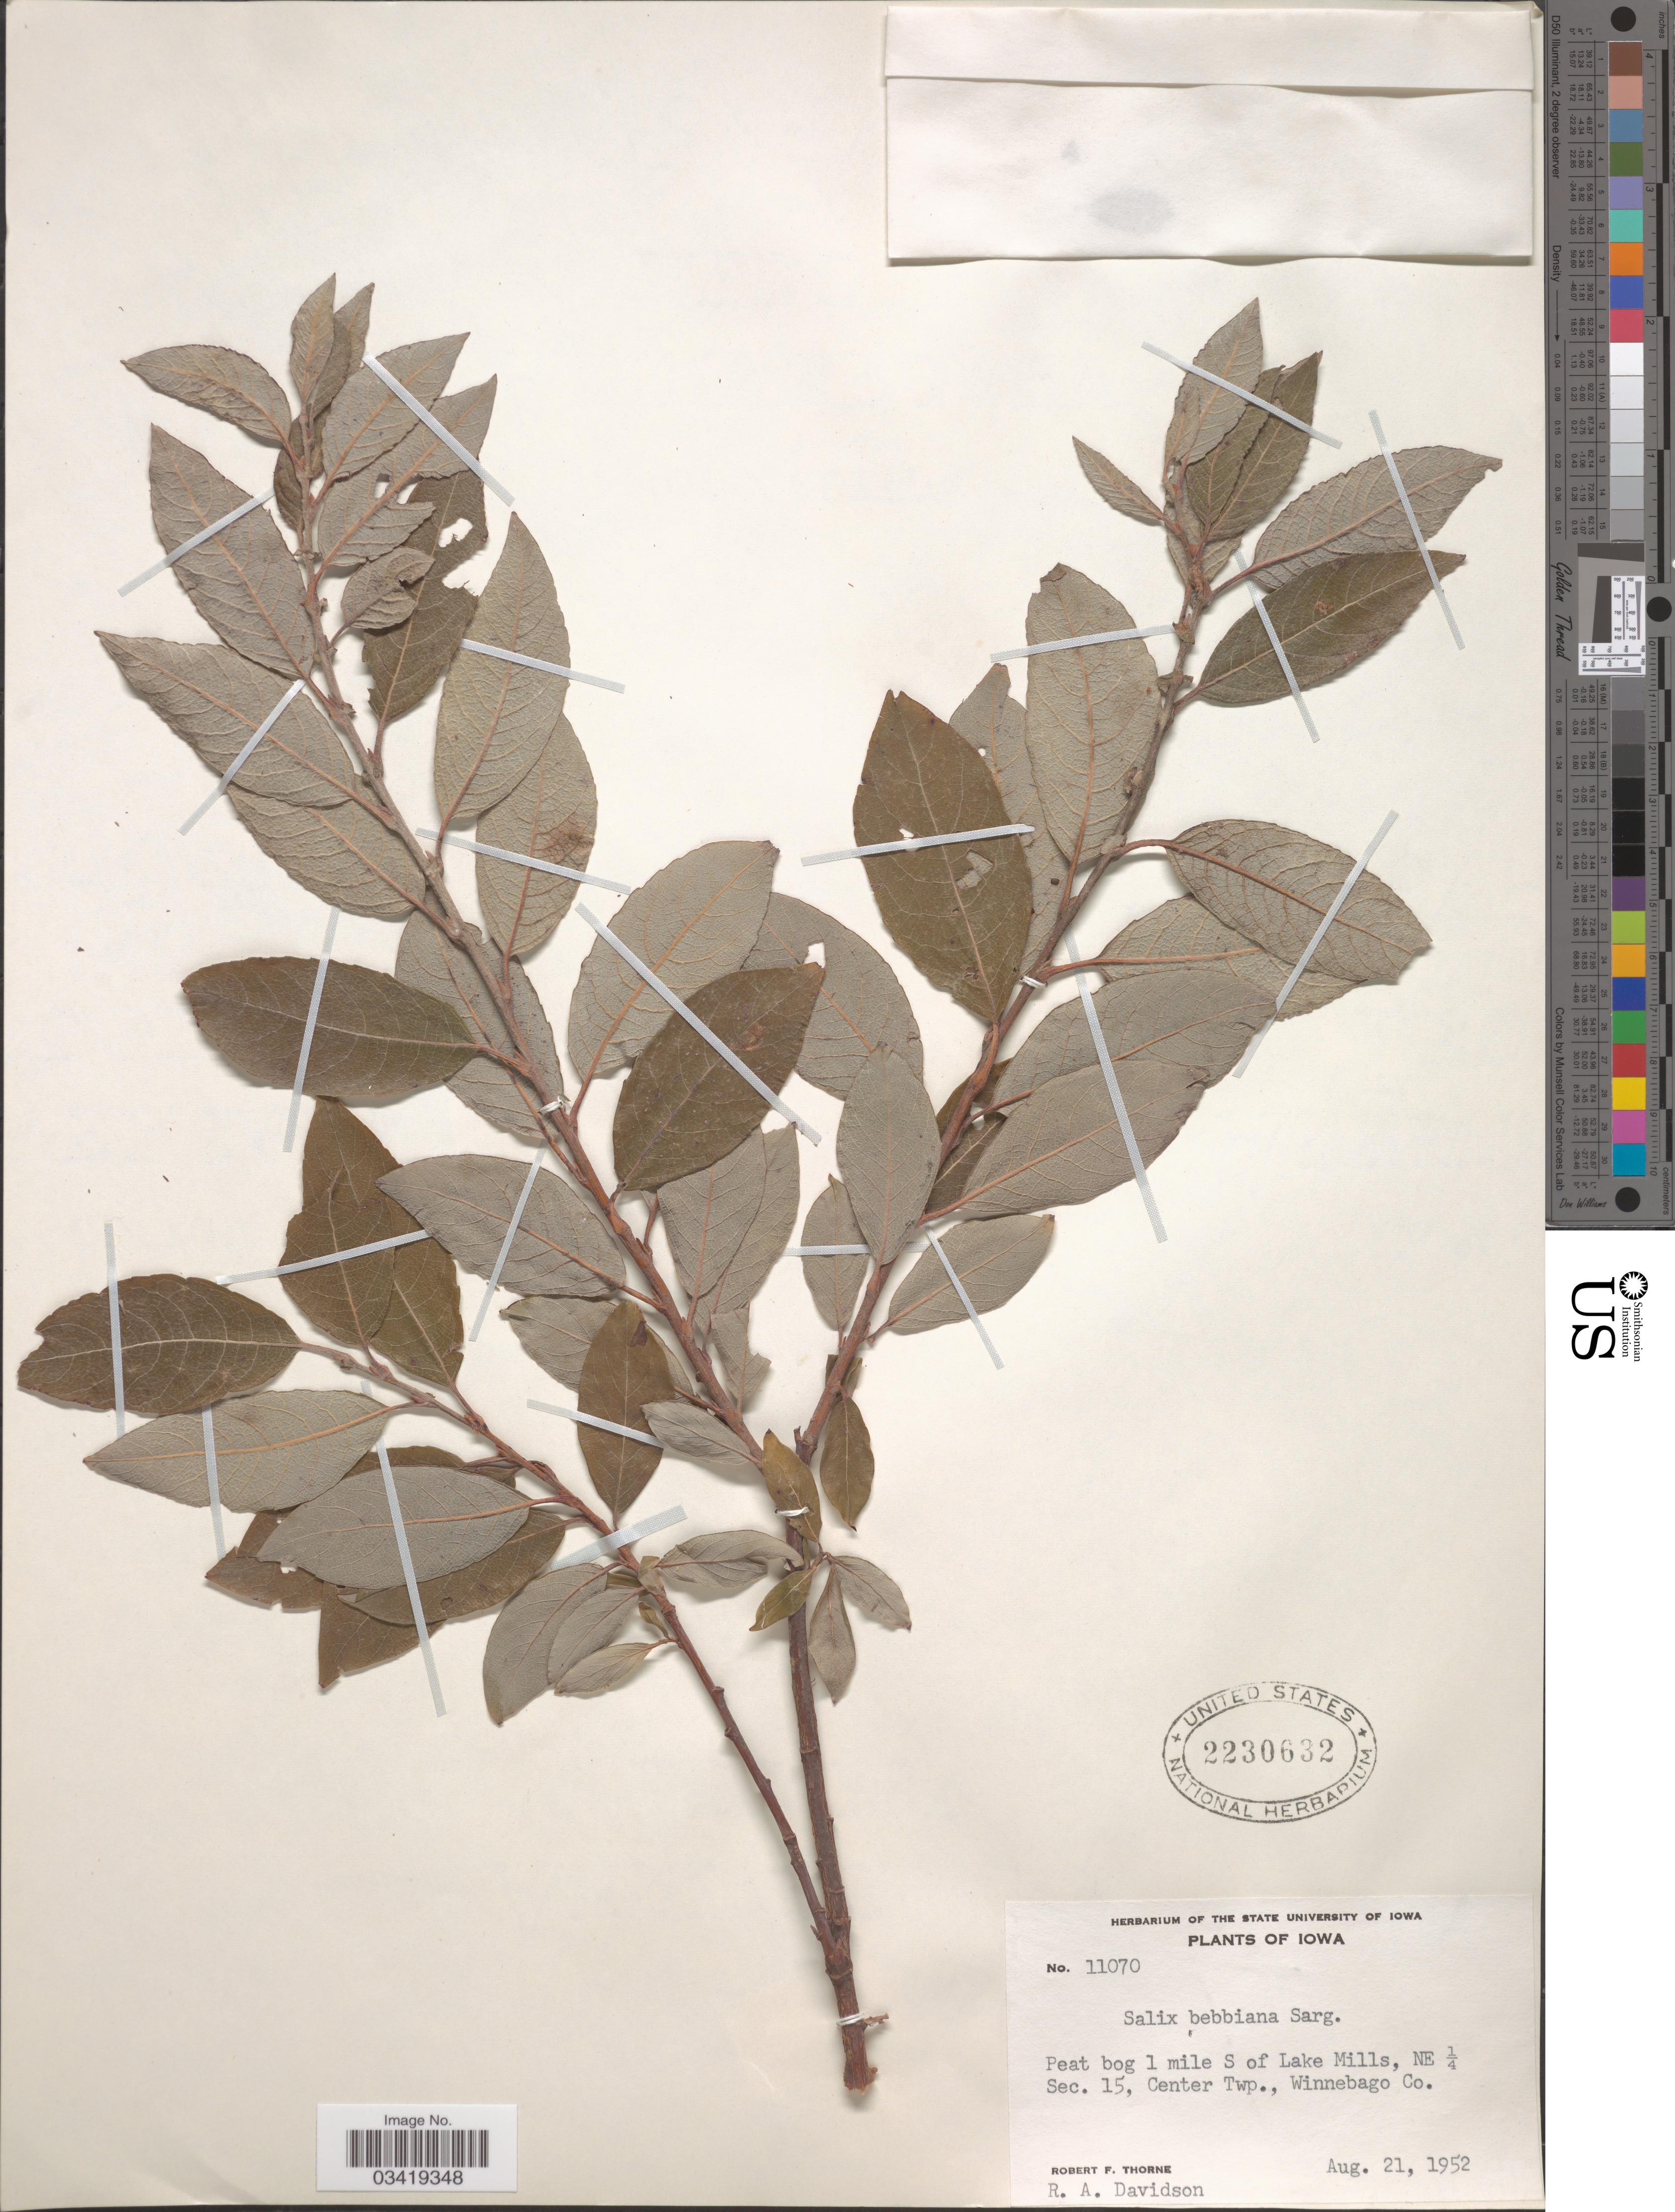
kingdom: Plantae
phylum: Tracheophyta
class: Magnoliopsida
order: Malpighiales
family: Salicaceae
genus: Salix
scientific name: Salix bebbiana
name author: Sarg.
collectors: R. F. Thorne & R. A. Davidson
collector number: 11070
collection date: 1952-08-21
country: United States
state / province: Iowa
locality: Peat bog 1 mile S of Lake Mills, NE ¼ Sec. 15, Center Twp., Winnebago Co.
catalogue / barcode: US 2230632